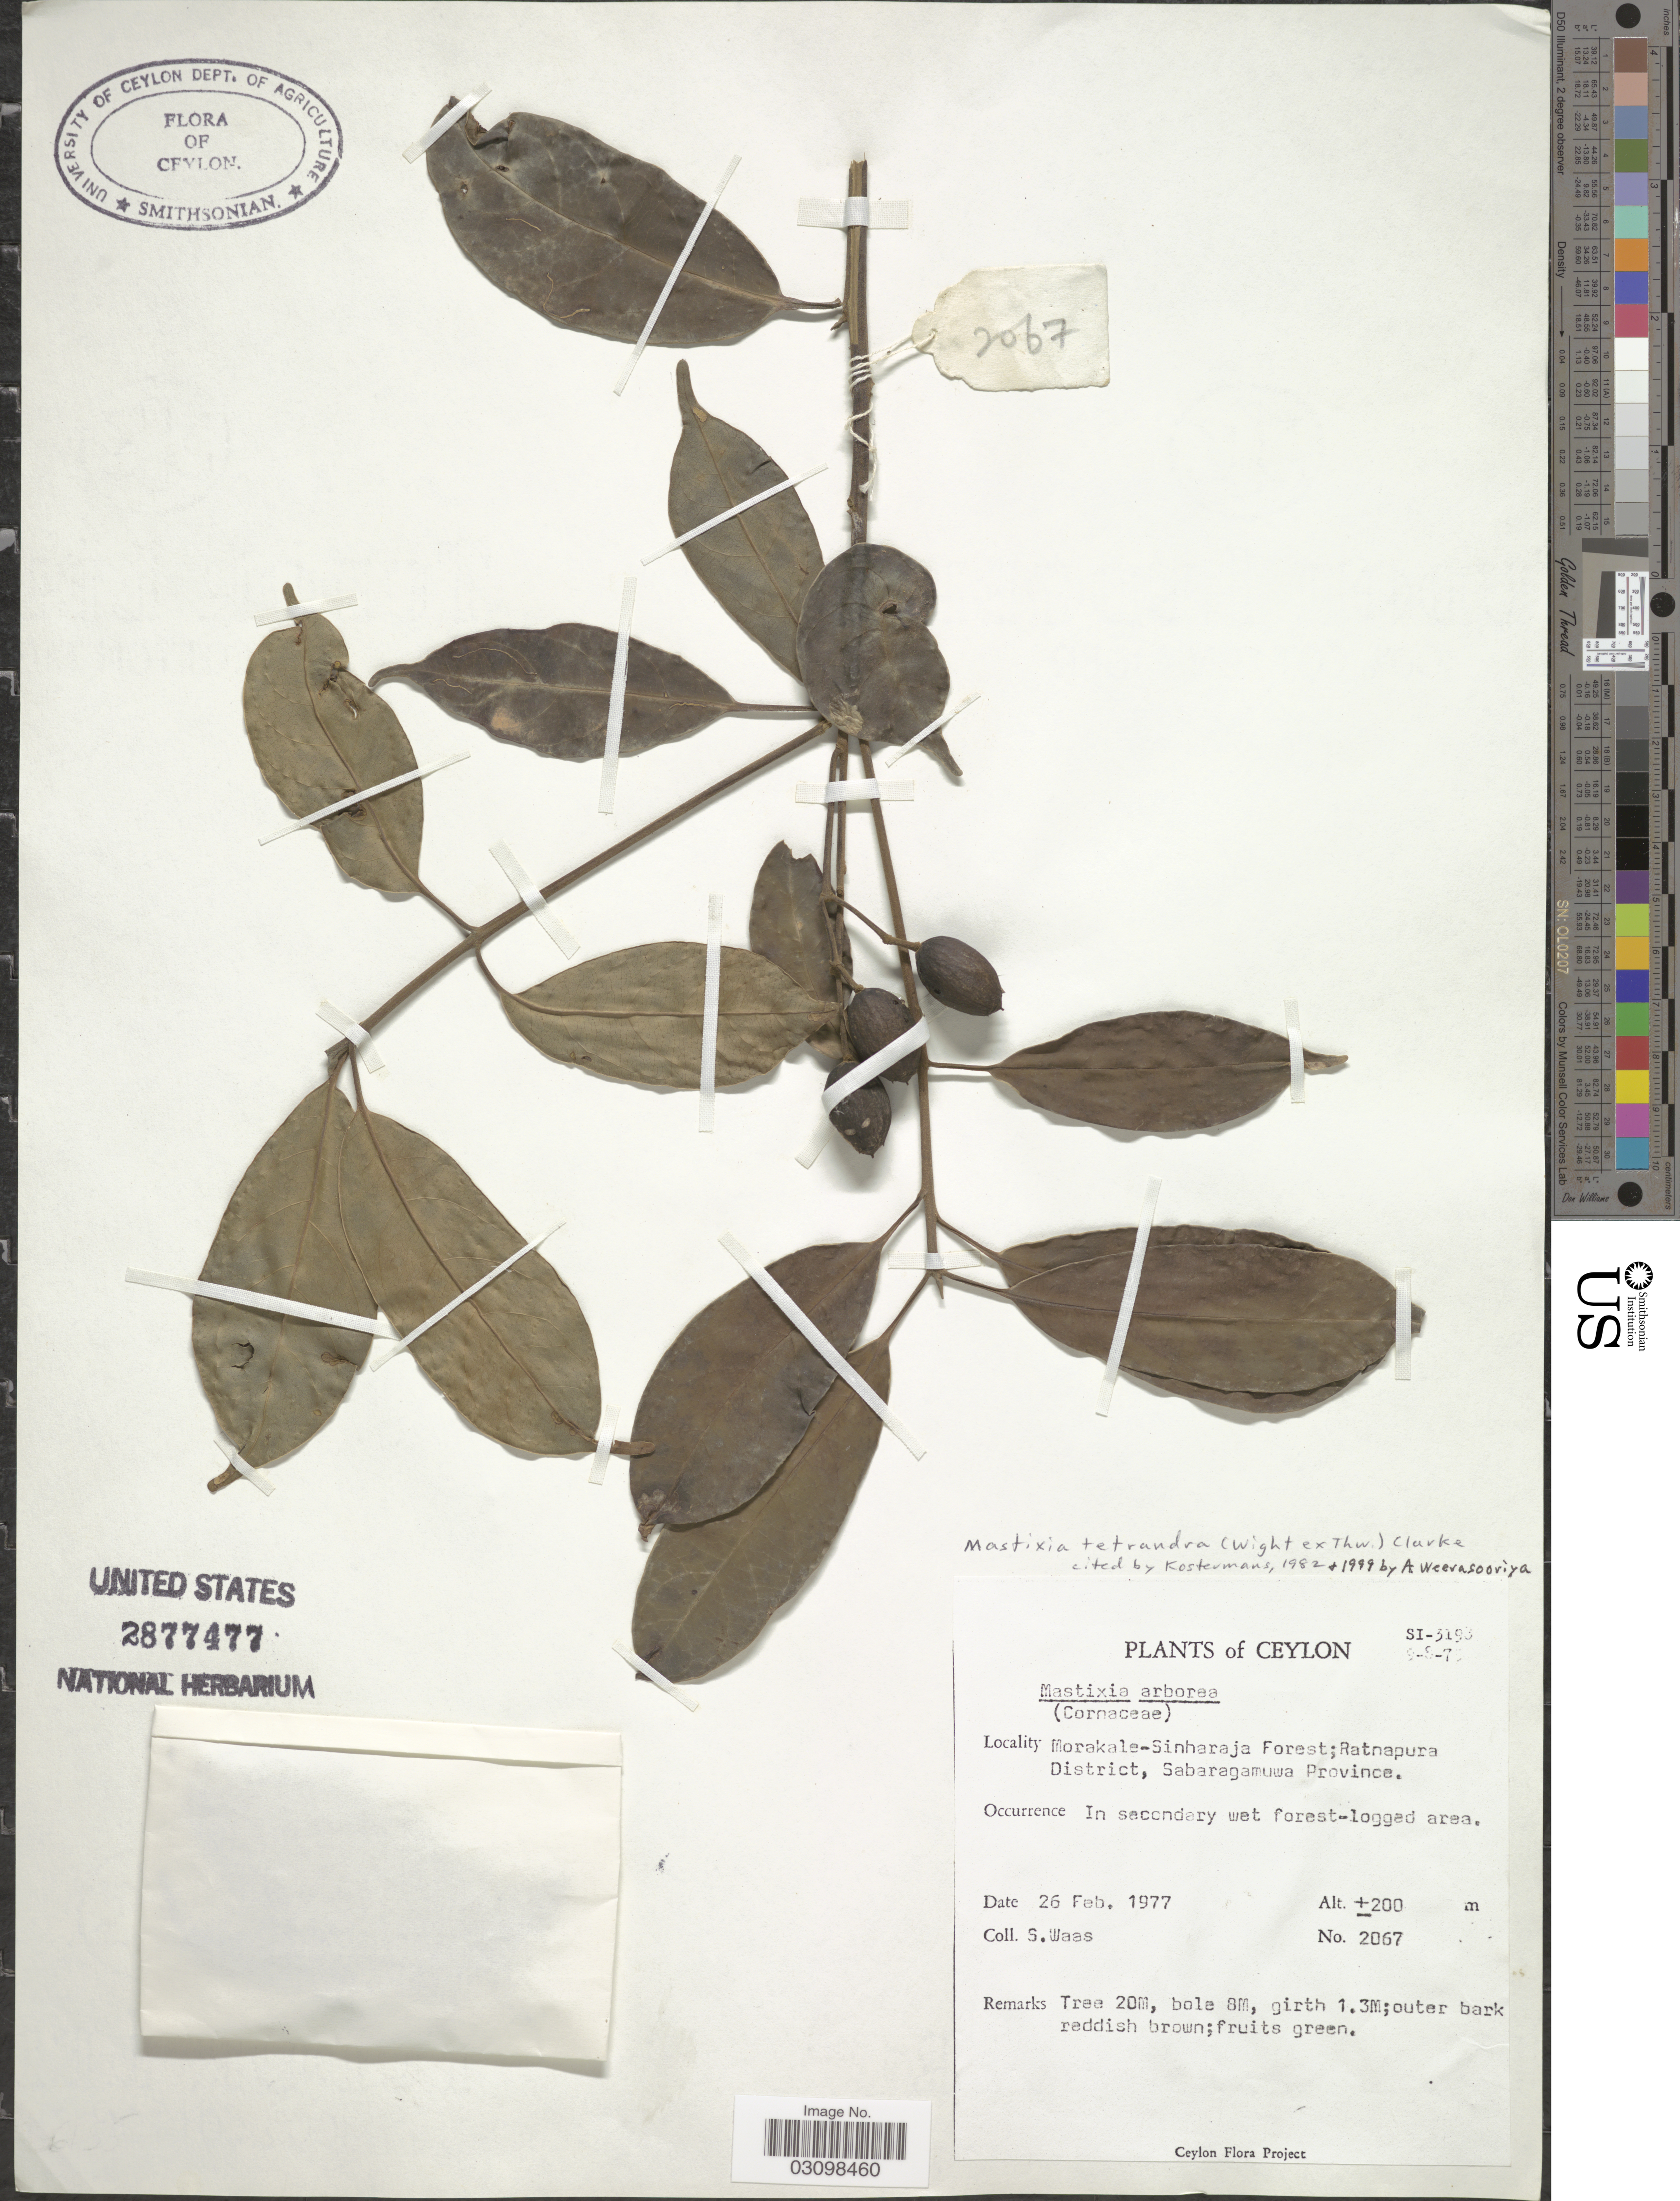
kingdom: Plantae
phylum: Tracheophyta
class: Magnoliopsida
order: Cornales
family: Nyssaceae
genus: Mastixia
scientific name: Mastixia tetrandra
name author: (Wight ex Thwaites) C.B. Clarke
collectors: S. Waas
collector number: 2067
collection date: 1977-02-26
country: Sri Lanka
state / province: Sabaragamuwa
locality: Ceylon. Morakale-Sinharaja Forest; Ratnapura District.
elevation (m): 200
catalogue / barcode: US 2877477